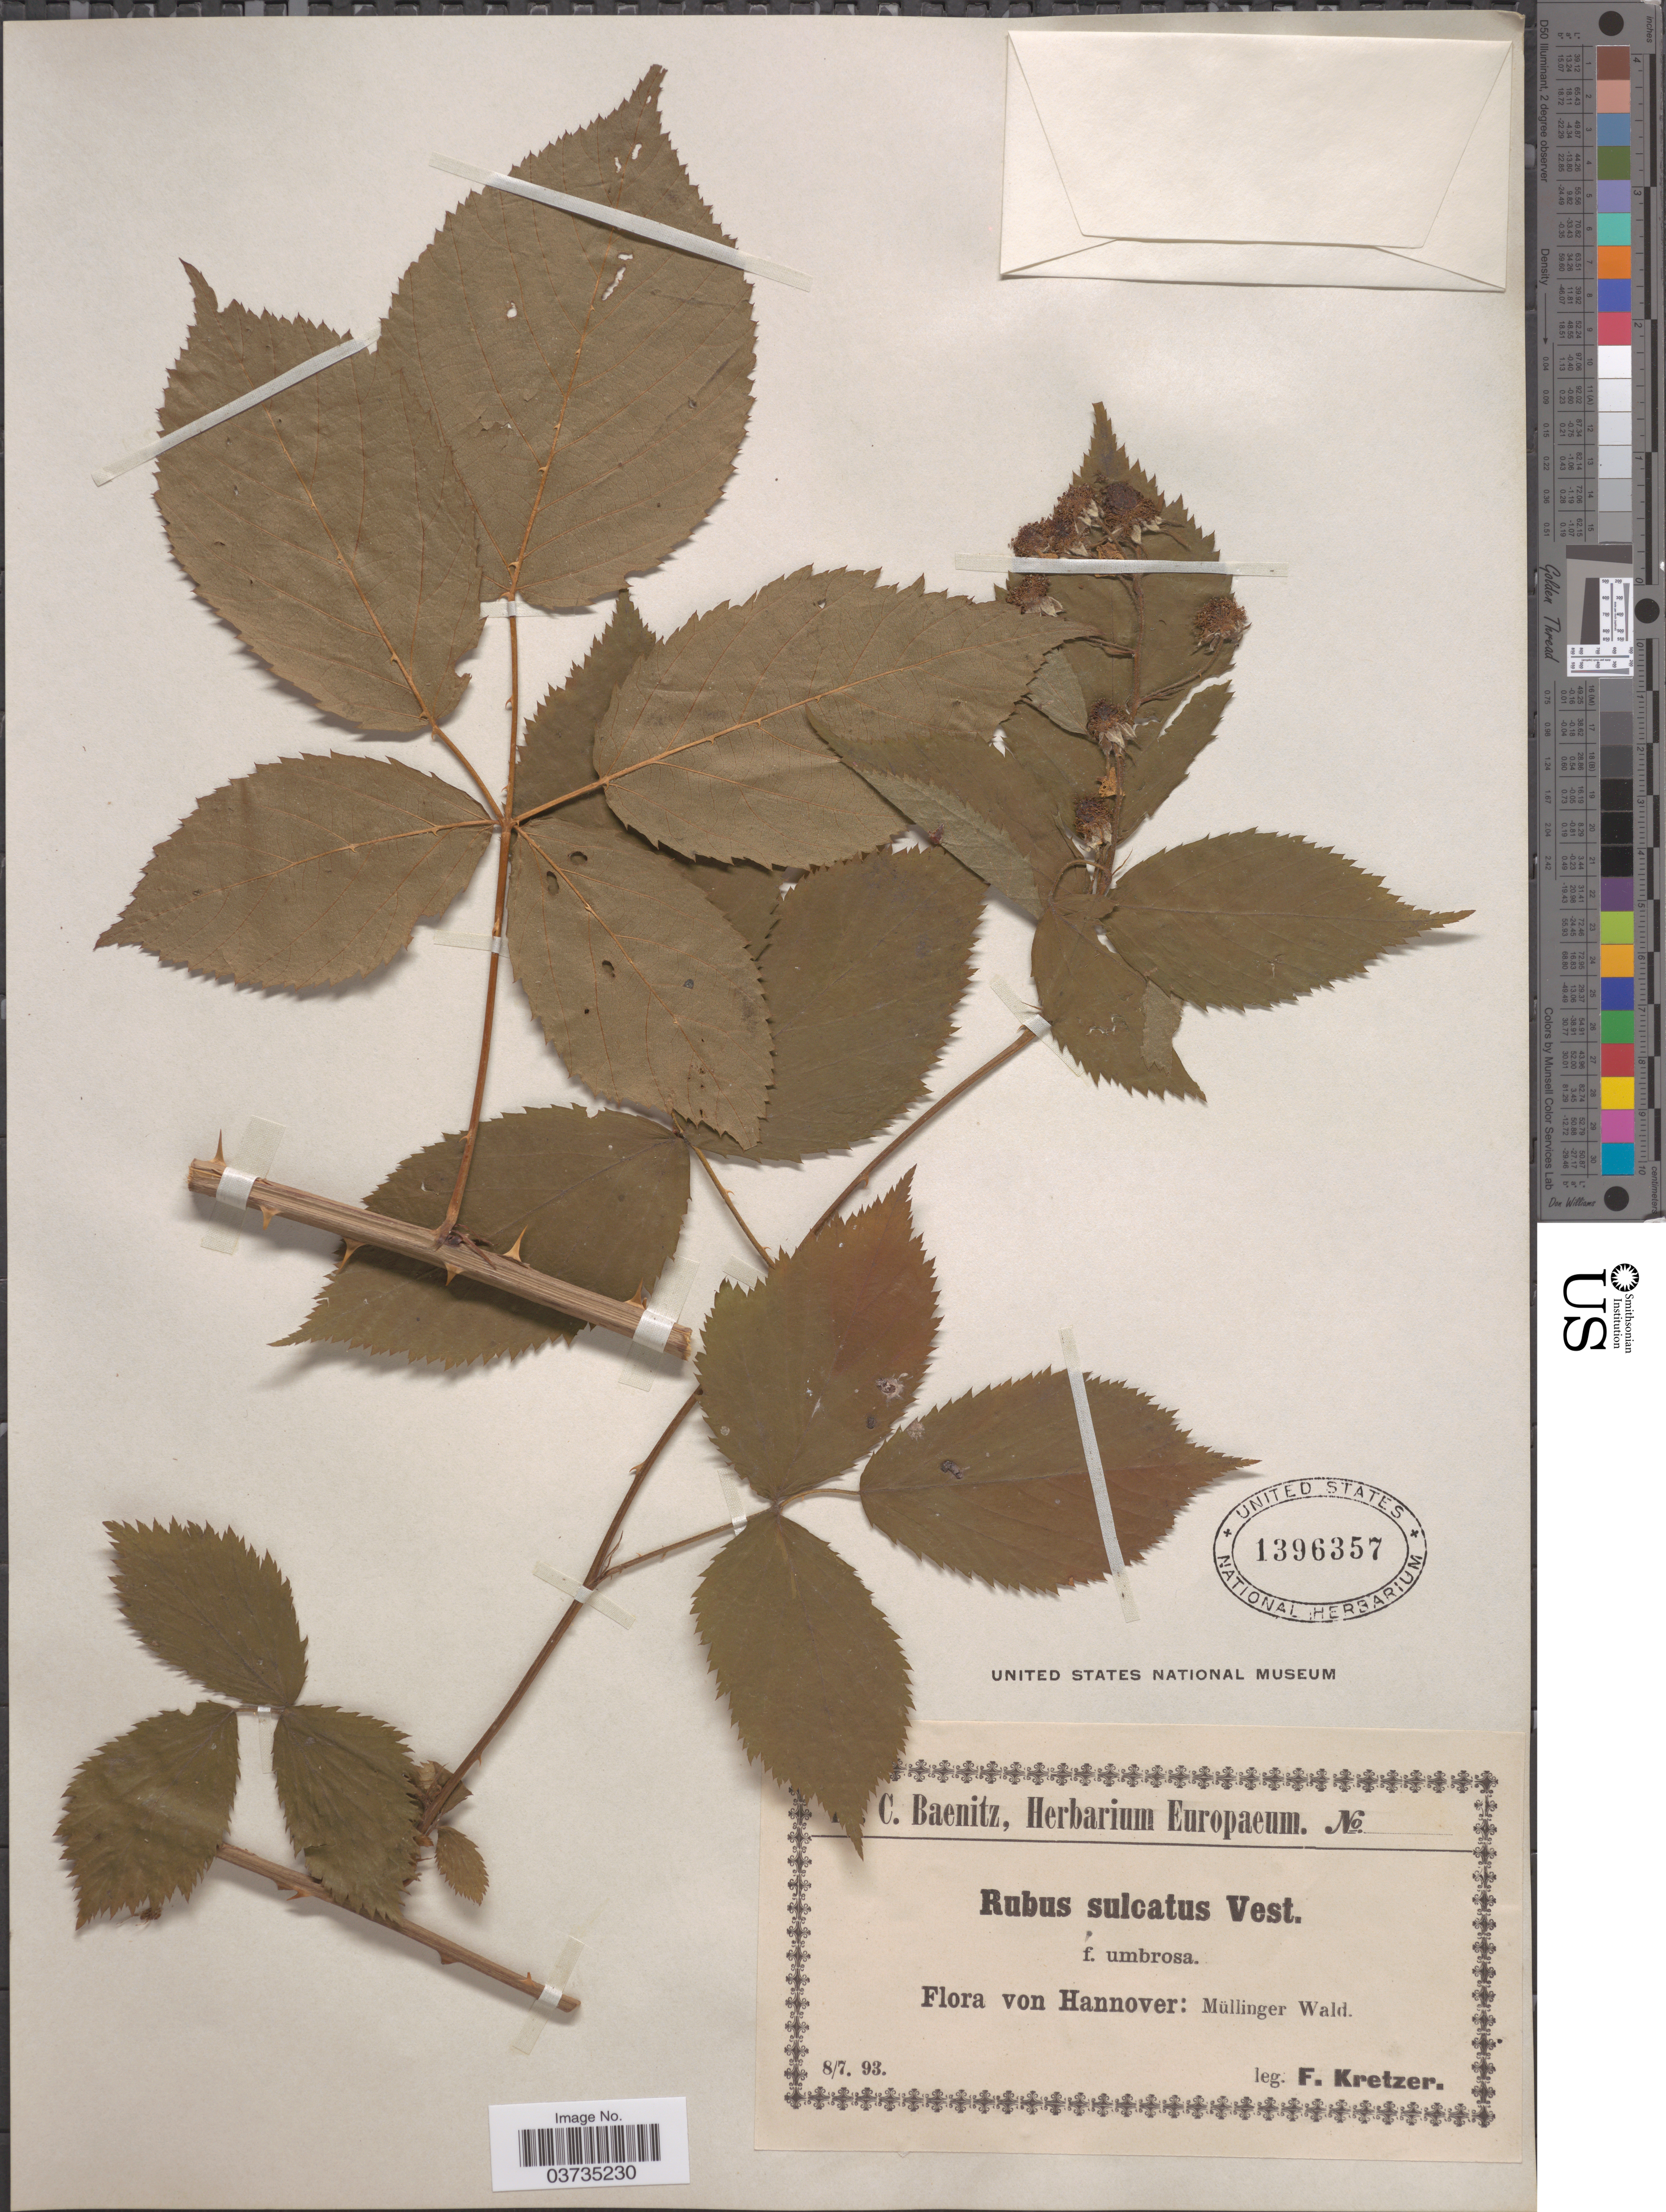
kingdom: Plantae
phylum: Tracheophyta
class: Magnoliopsida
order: Rosales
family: Rosaceae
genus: Rubus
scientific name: Rubus sulcatus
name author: Vest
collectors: F. Kretzer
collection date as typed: Transcribed d/m/y: 8/7/93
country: Germany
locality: Hannover: Müllinger Wald.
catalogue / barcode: US 1396357